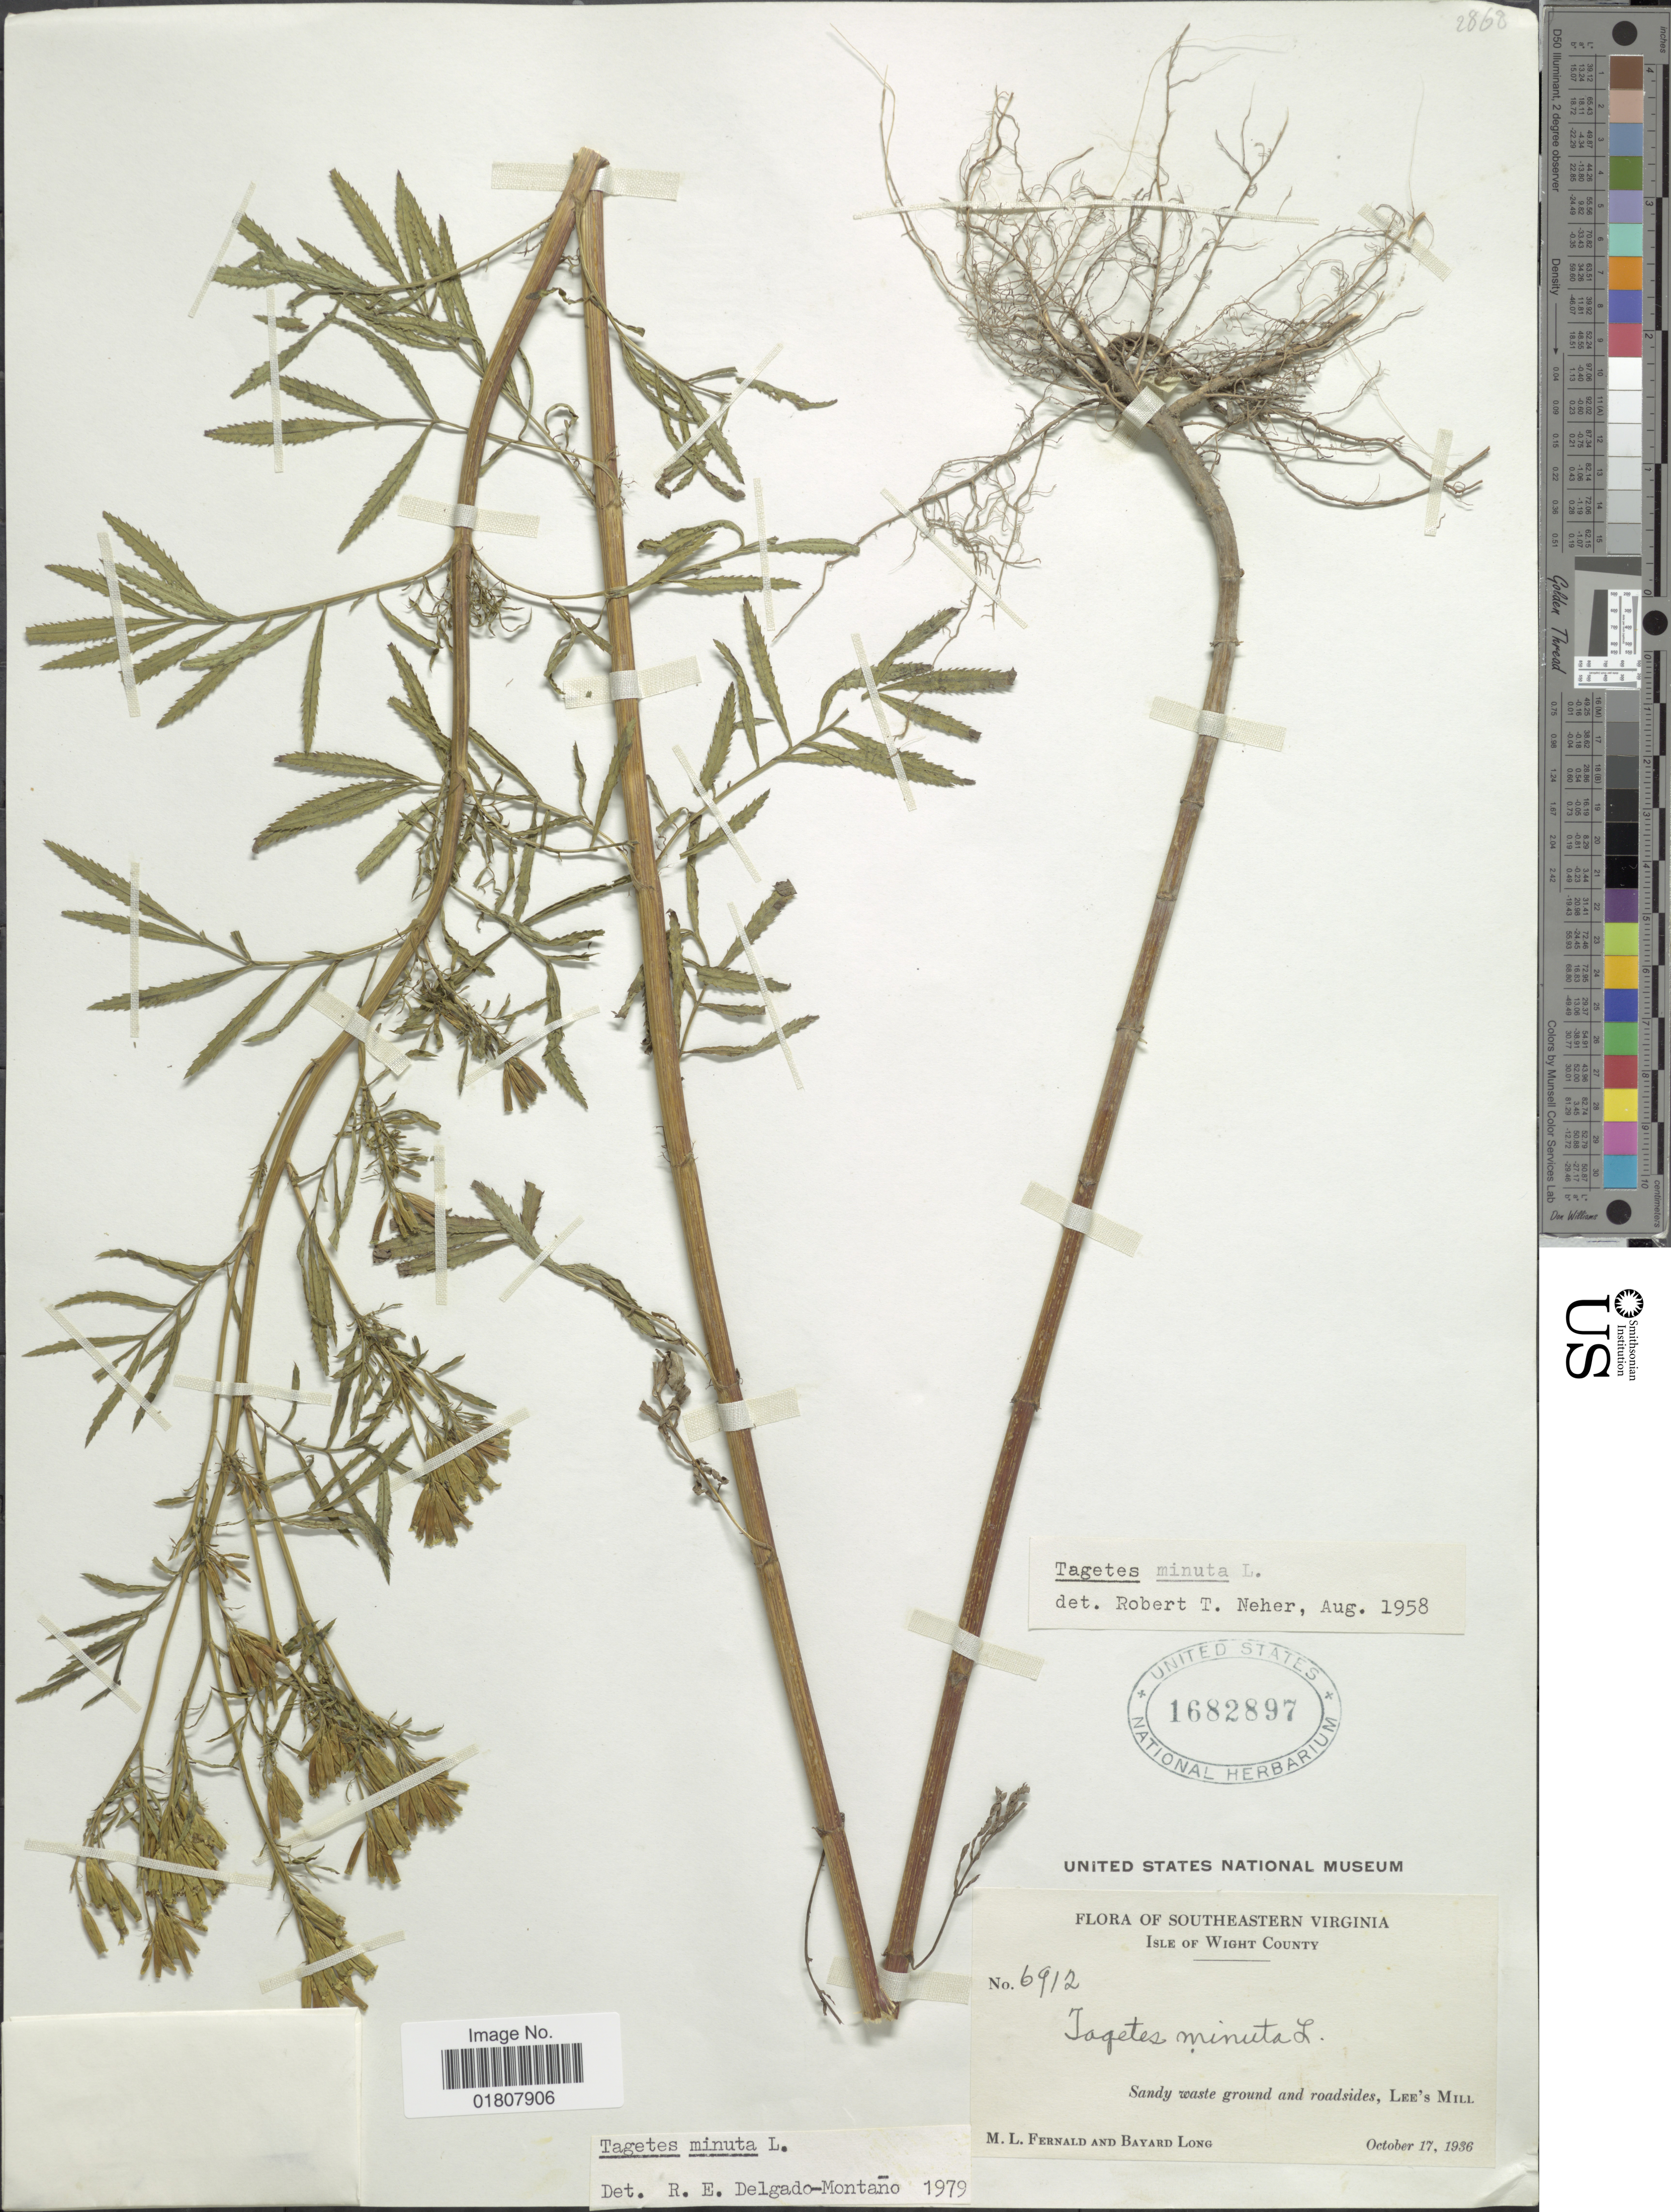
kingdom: Plantae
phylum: Tracheophyta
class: Magnoliopsida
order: Asterales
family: Asteraceae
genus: Tagetes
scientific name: Tagetes minuta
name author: L.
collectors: M. L. Fernald & B. Long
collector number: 6912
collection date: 1936-10-17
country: United States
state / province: Virginia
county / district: Isle of Wight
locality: Southeastern Virginia, Isle of Wight County, Lee's Mill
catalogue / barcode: US 1682897